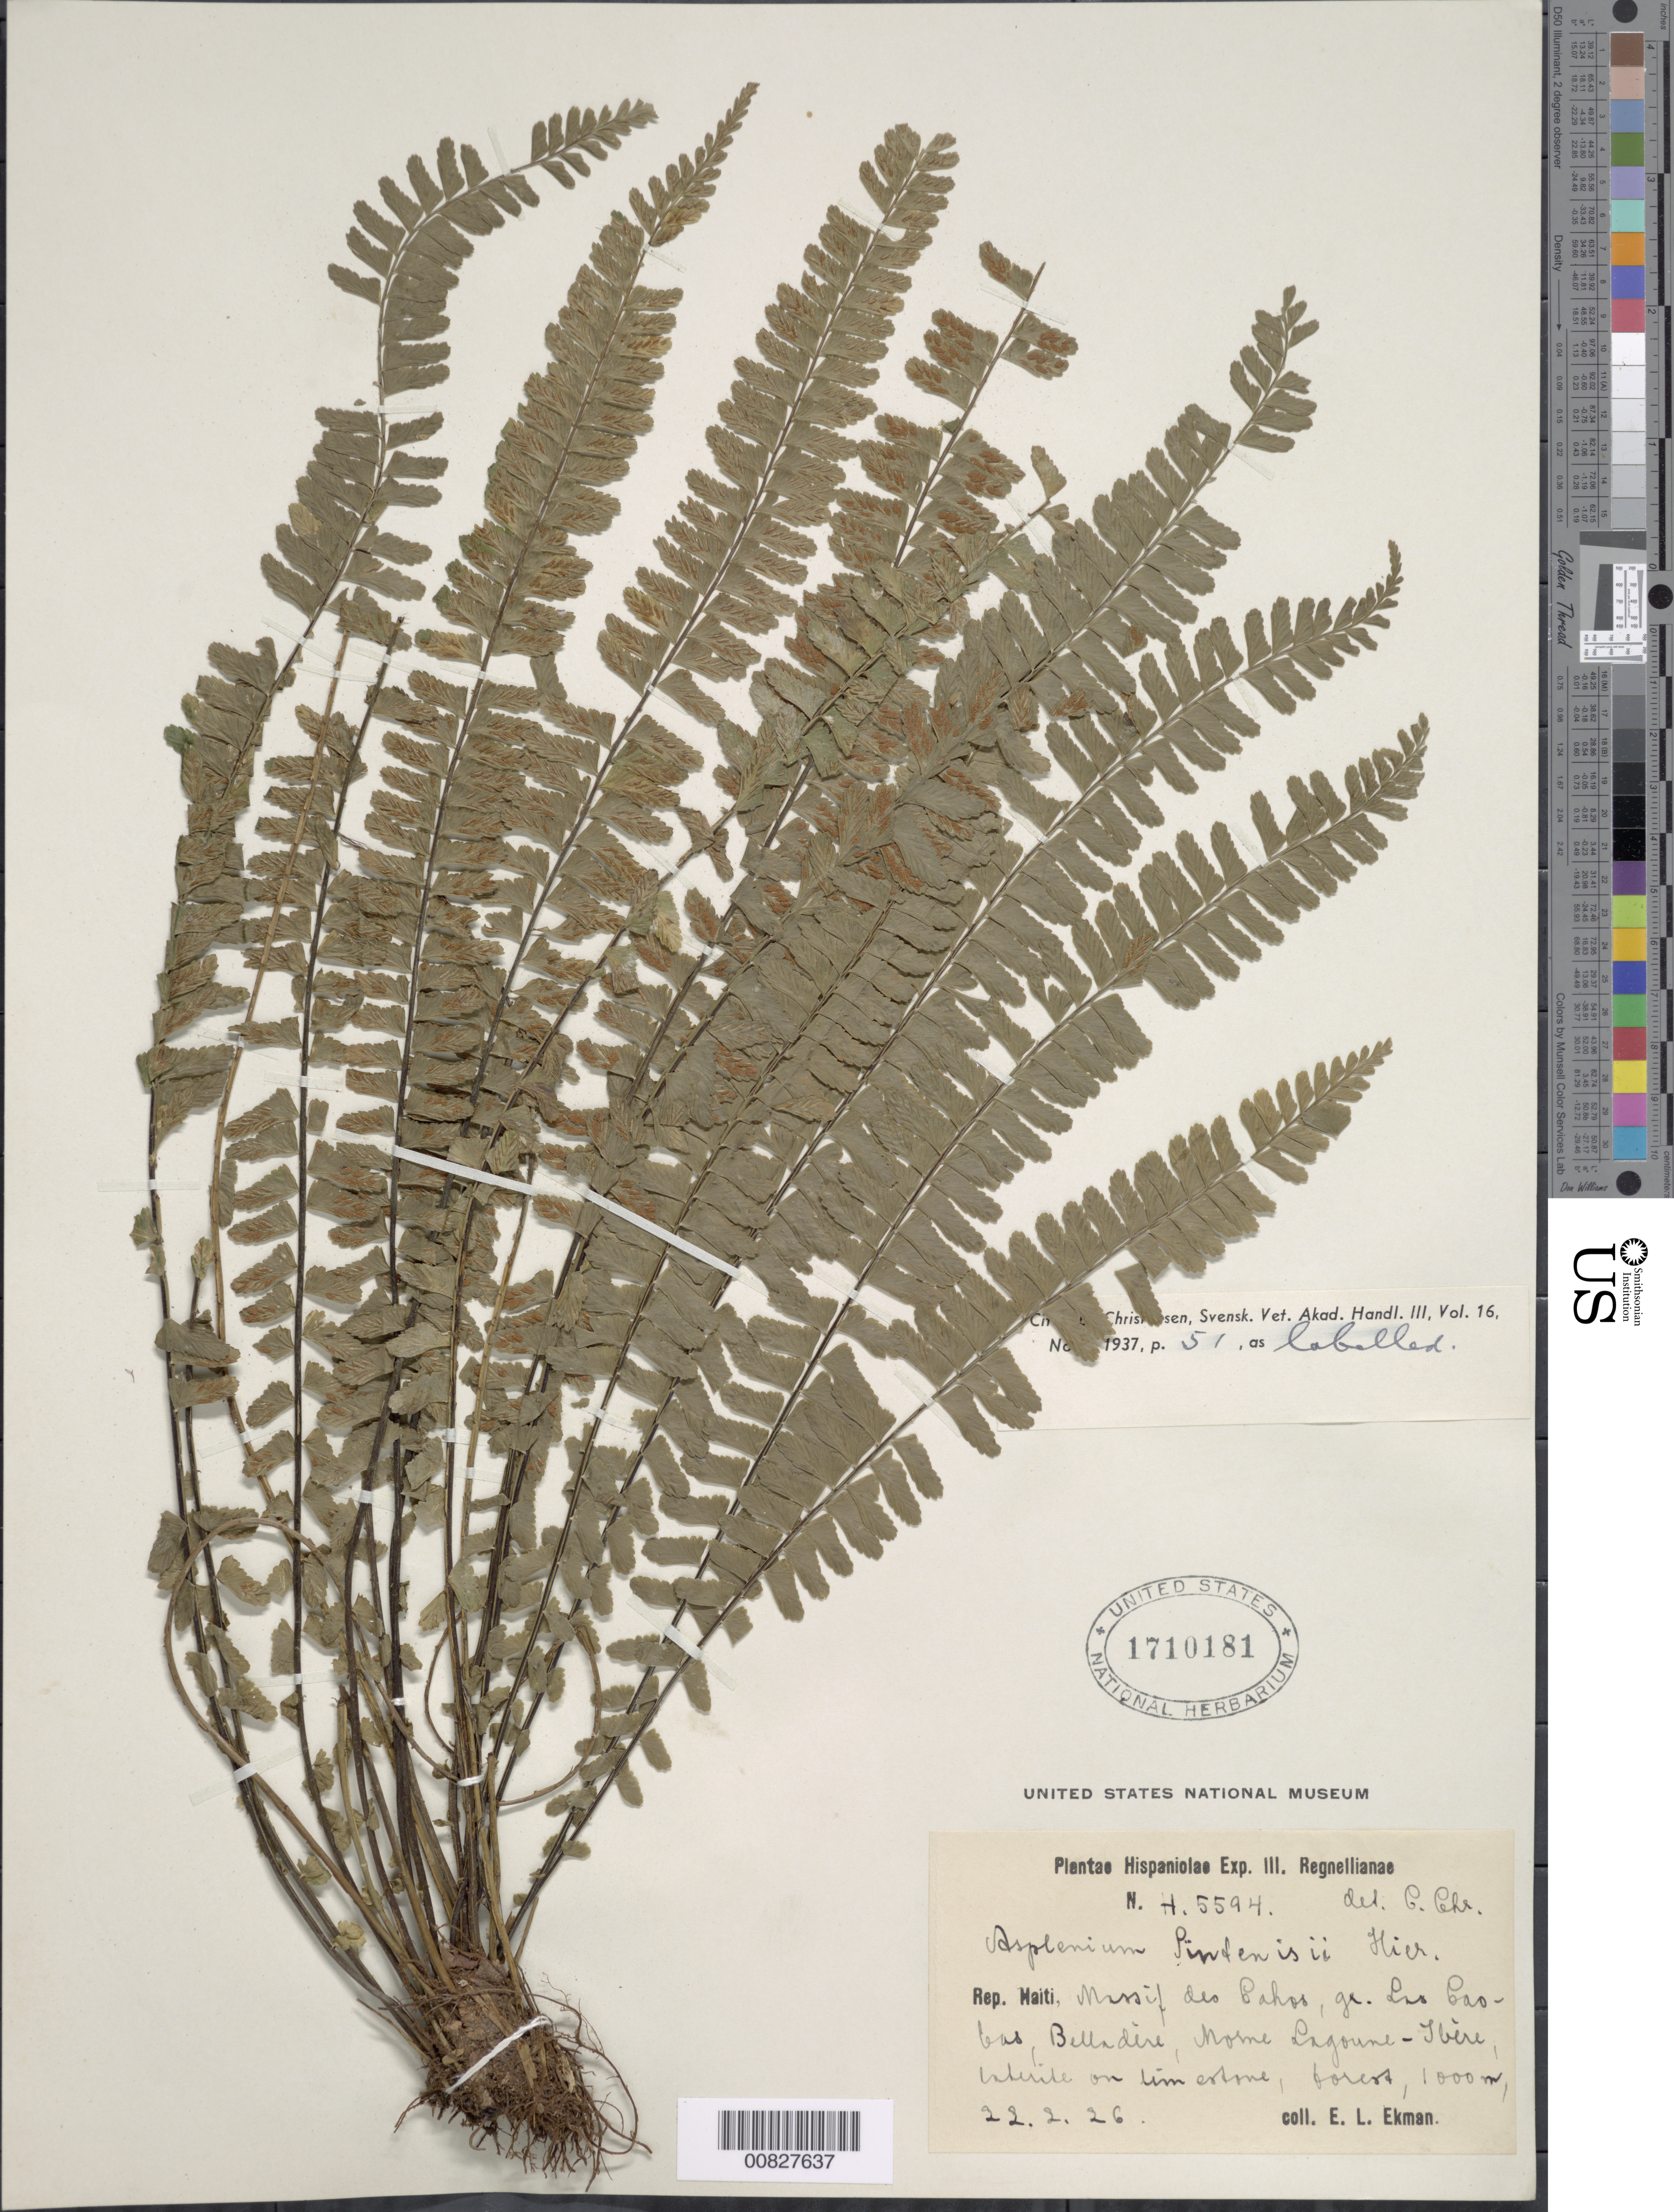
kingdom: Plantae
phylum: Tracheophyta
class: Polypodiopsida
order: Polypodiales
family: Aspleniaceae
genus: Asplenium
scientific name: Asplenium rhomboidale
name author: Desv.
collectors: E. L. Ekman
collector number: H 5594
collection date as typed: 22 Feb 1926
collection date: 1926-02-22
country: Haiti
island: Hispaniola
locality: Massif de Cahos, gr. Las Caobas, Belladire, Morne Lagoune-Ibère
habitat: Forest, laterite on limestone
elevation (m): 1000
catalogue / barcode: US 1710181